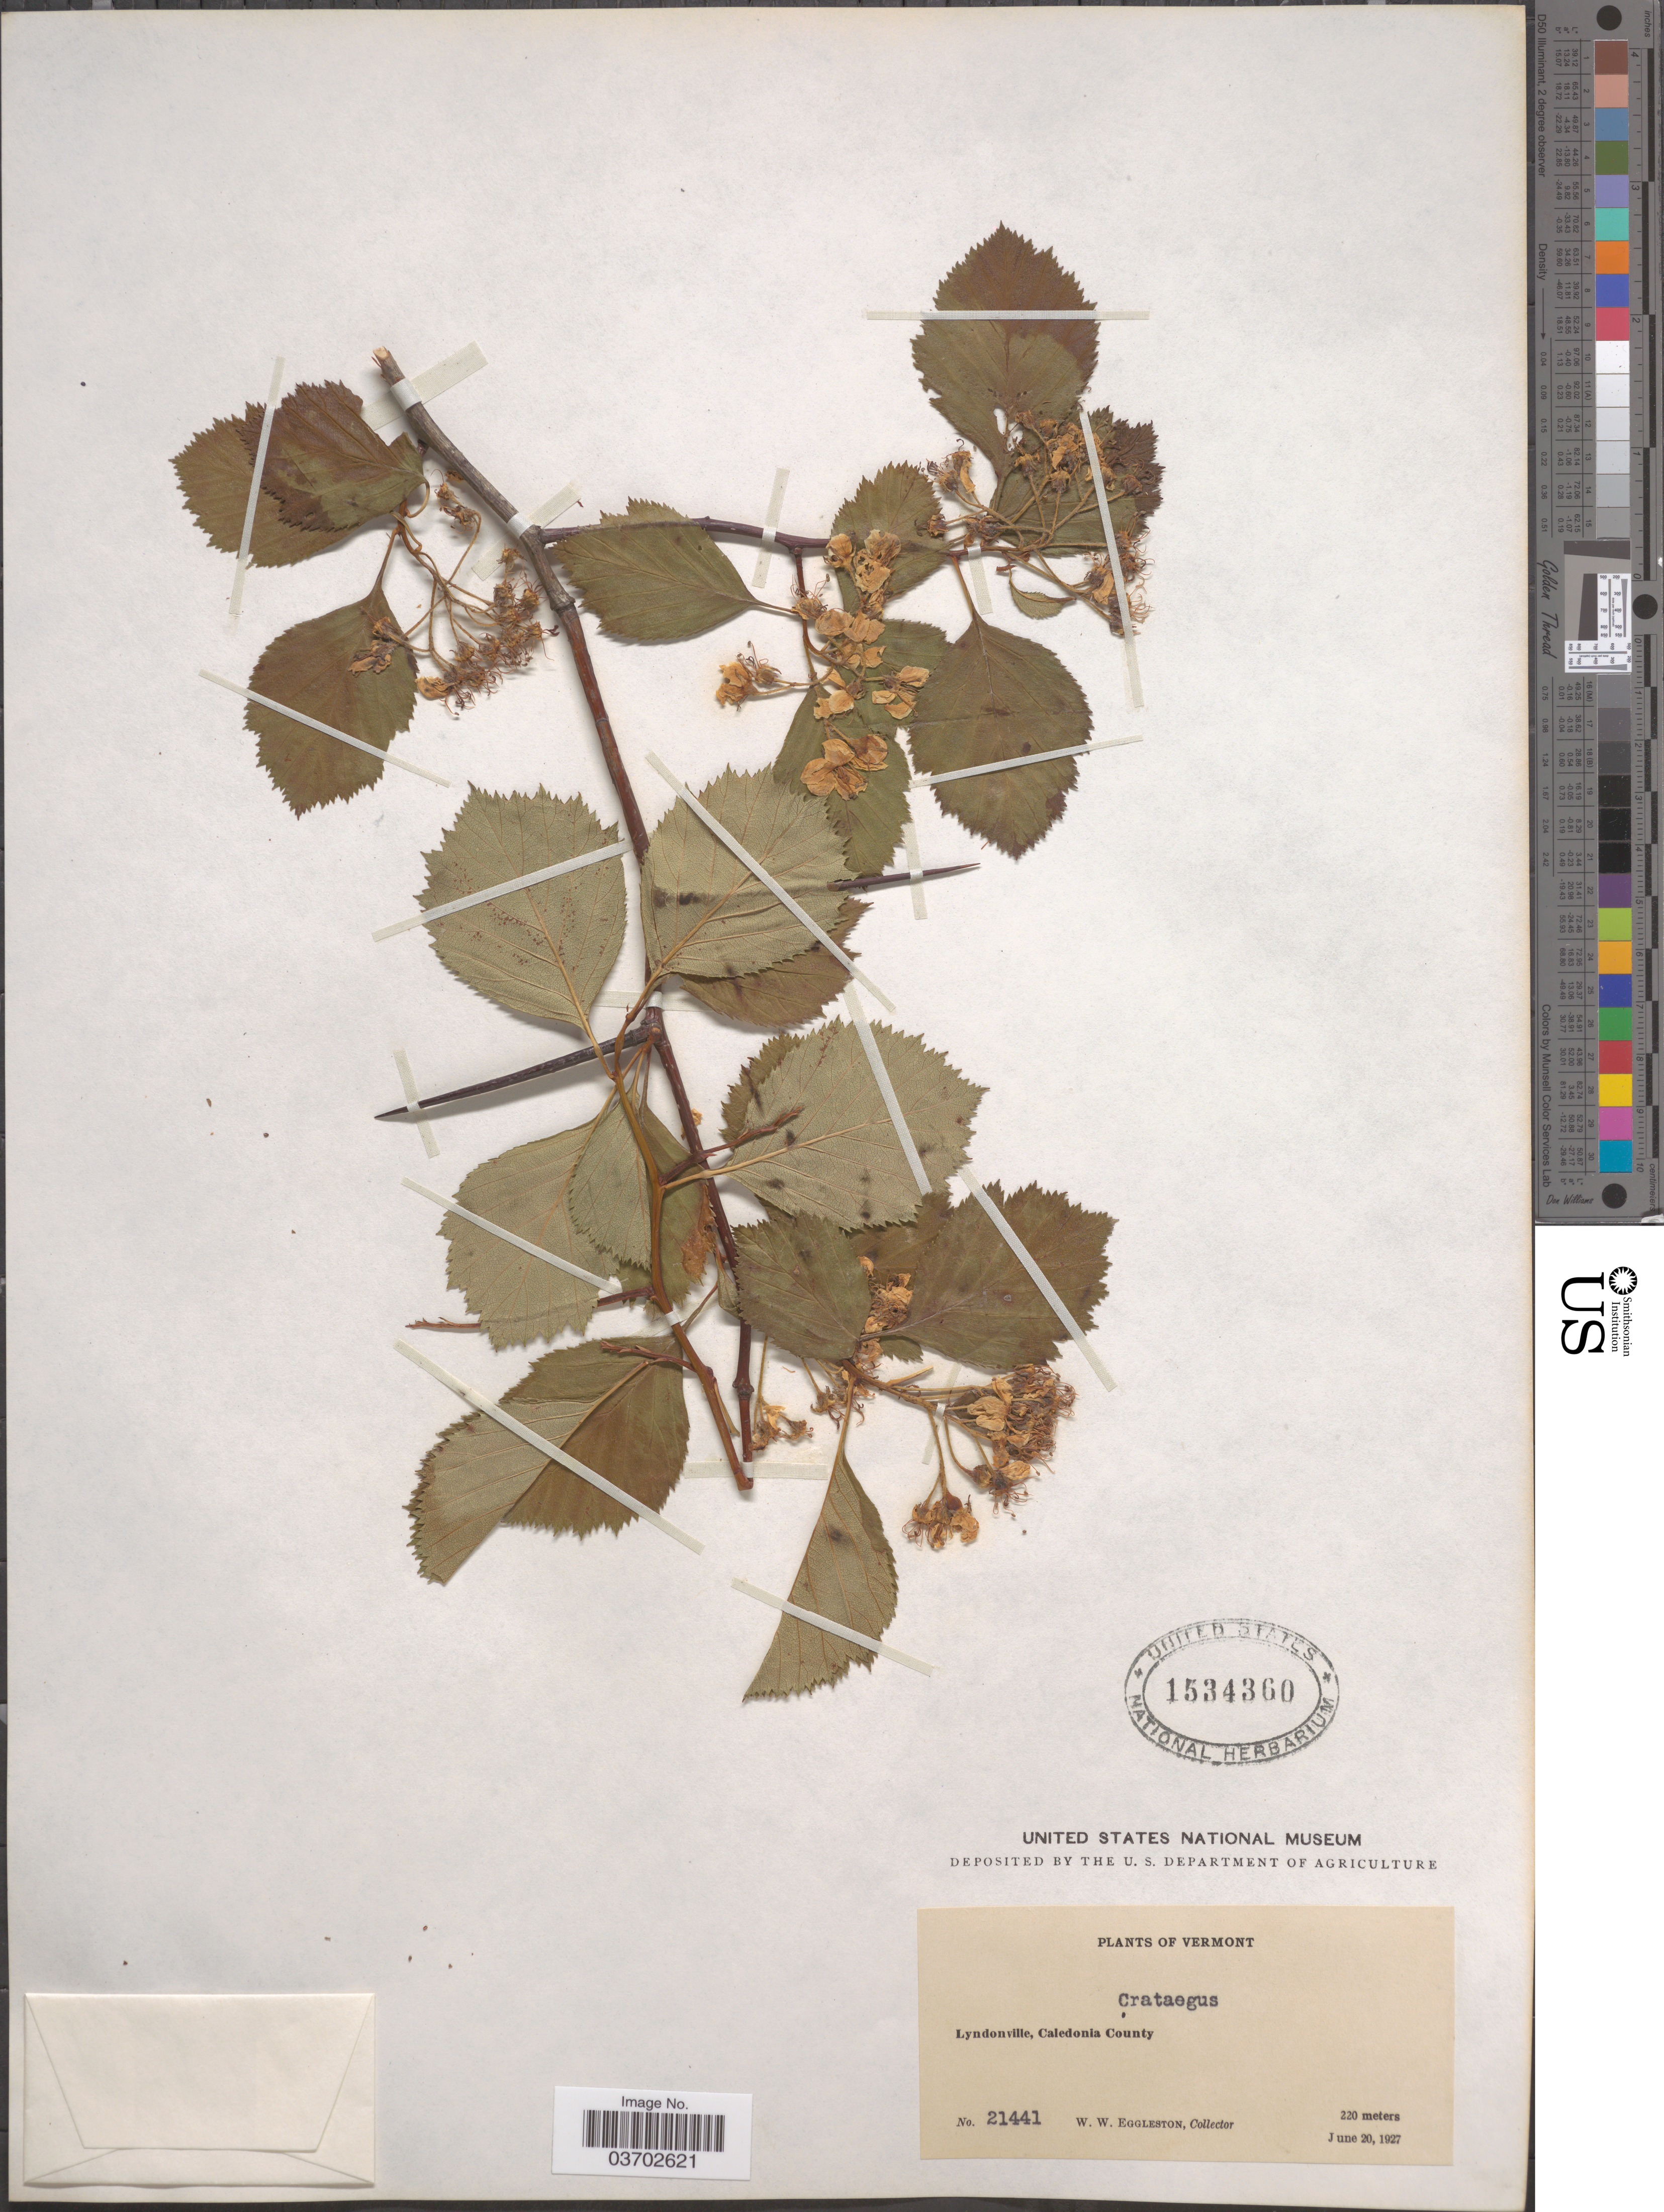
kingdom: Plantae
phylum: Tracheophyta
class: Magnoliopsida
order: Rosales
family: Rosaceae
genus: Crataegus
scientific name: Crataegus sp.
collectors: W. W. Eggleston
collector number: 21441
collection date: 1927-06-20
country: United States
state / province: Vermont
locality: Lyndonville, Caledonia County.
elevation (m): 220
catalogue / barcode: US 1534360